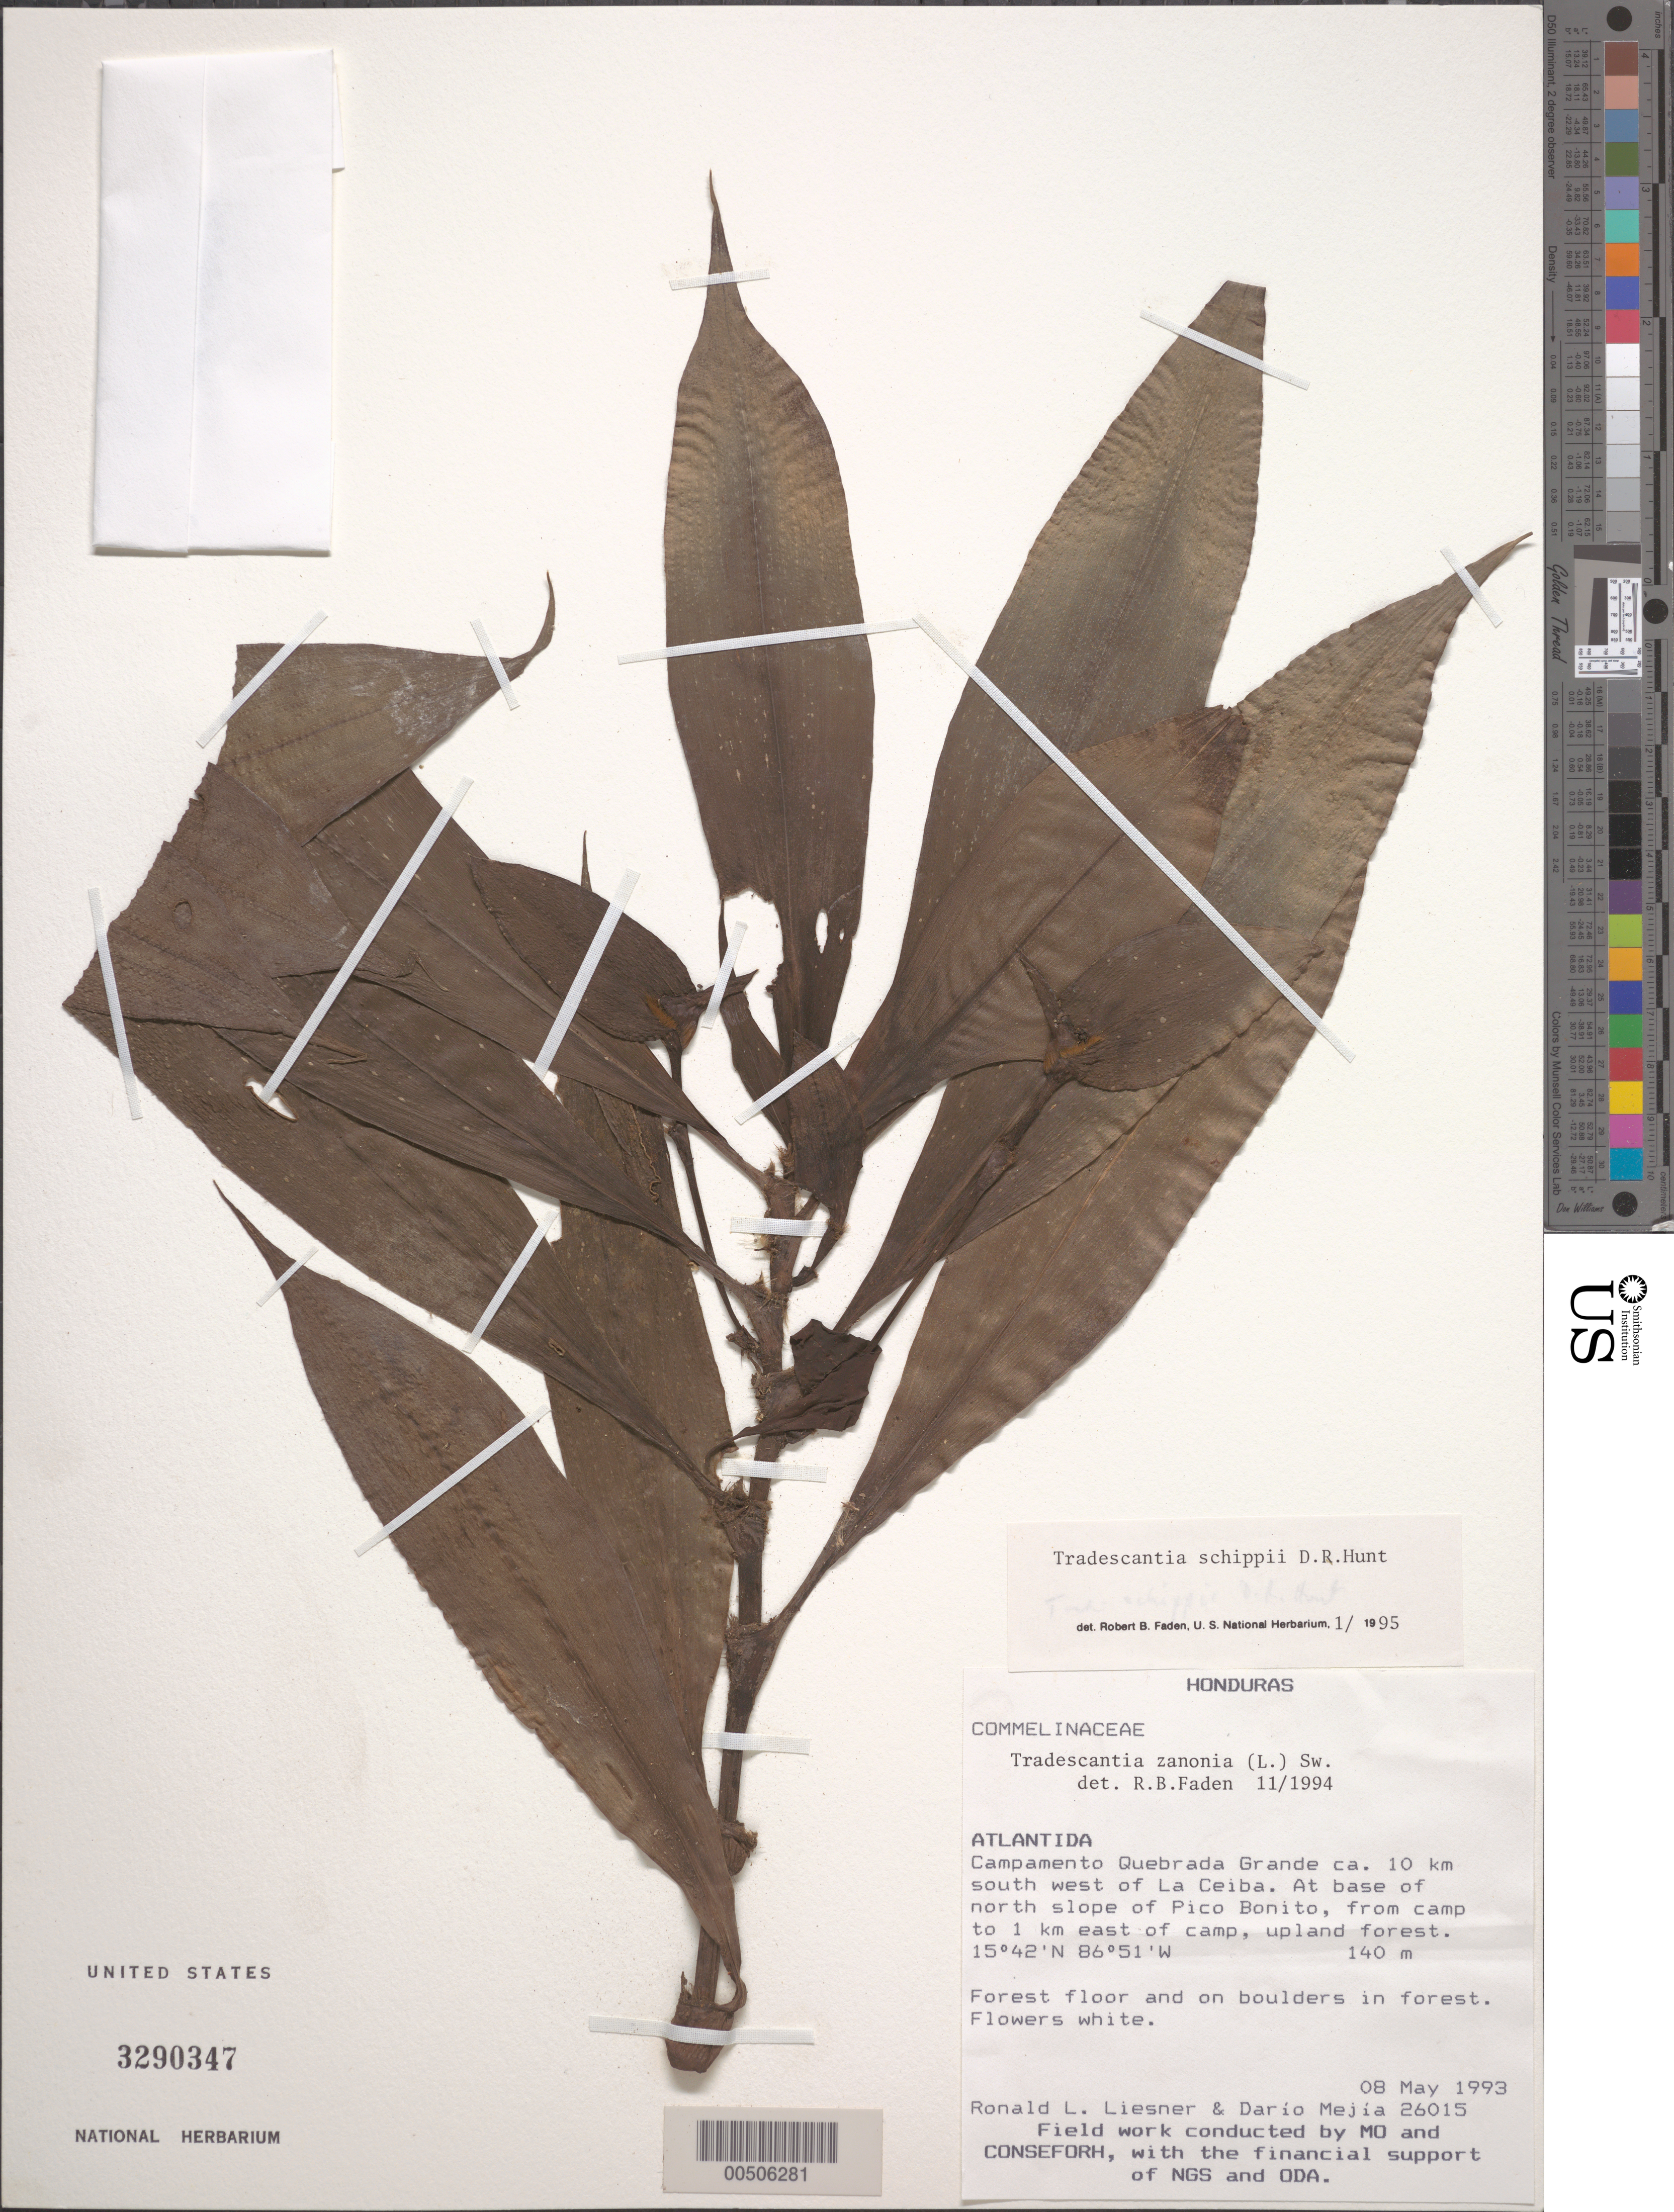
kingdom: Plantae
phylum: Tracheophyta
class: Liliopsida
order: Commelinales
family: Commelinaceae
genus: Tradescantia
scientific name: Tradescantia schippii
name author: D.R. Hunt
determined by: Faden, Robert B., (US), Smithsonian Institution - National Museum of Natural History (UNITED STATES)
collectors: R. L. Liesner & D. Mejia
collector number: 26015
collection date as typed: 08 May 1993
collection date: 1993-05-08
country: Honduras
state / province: Atlántida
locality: SW of La Ceiba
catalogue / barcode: US 3290347